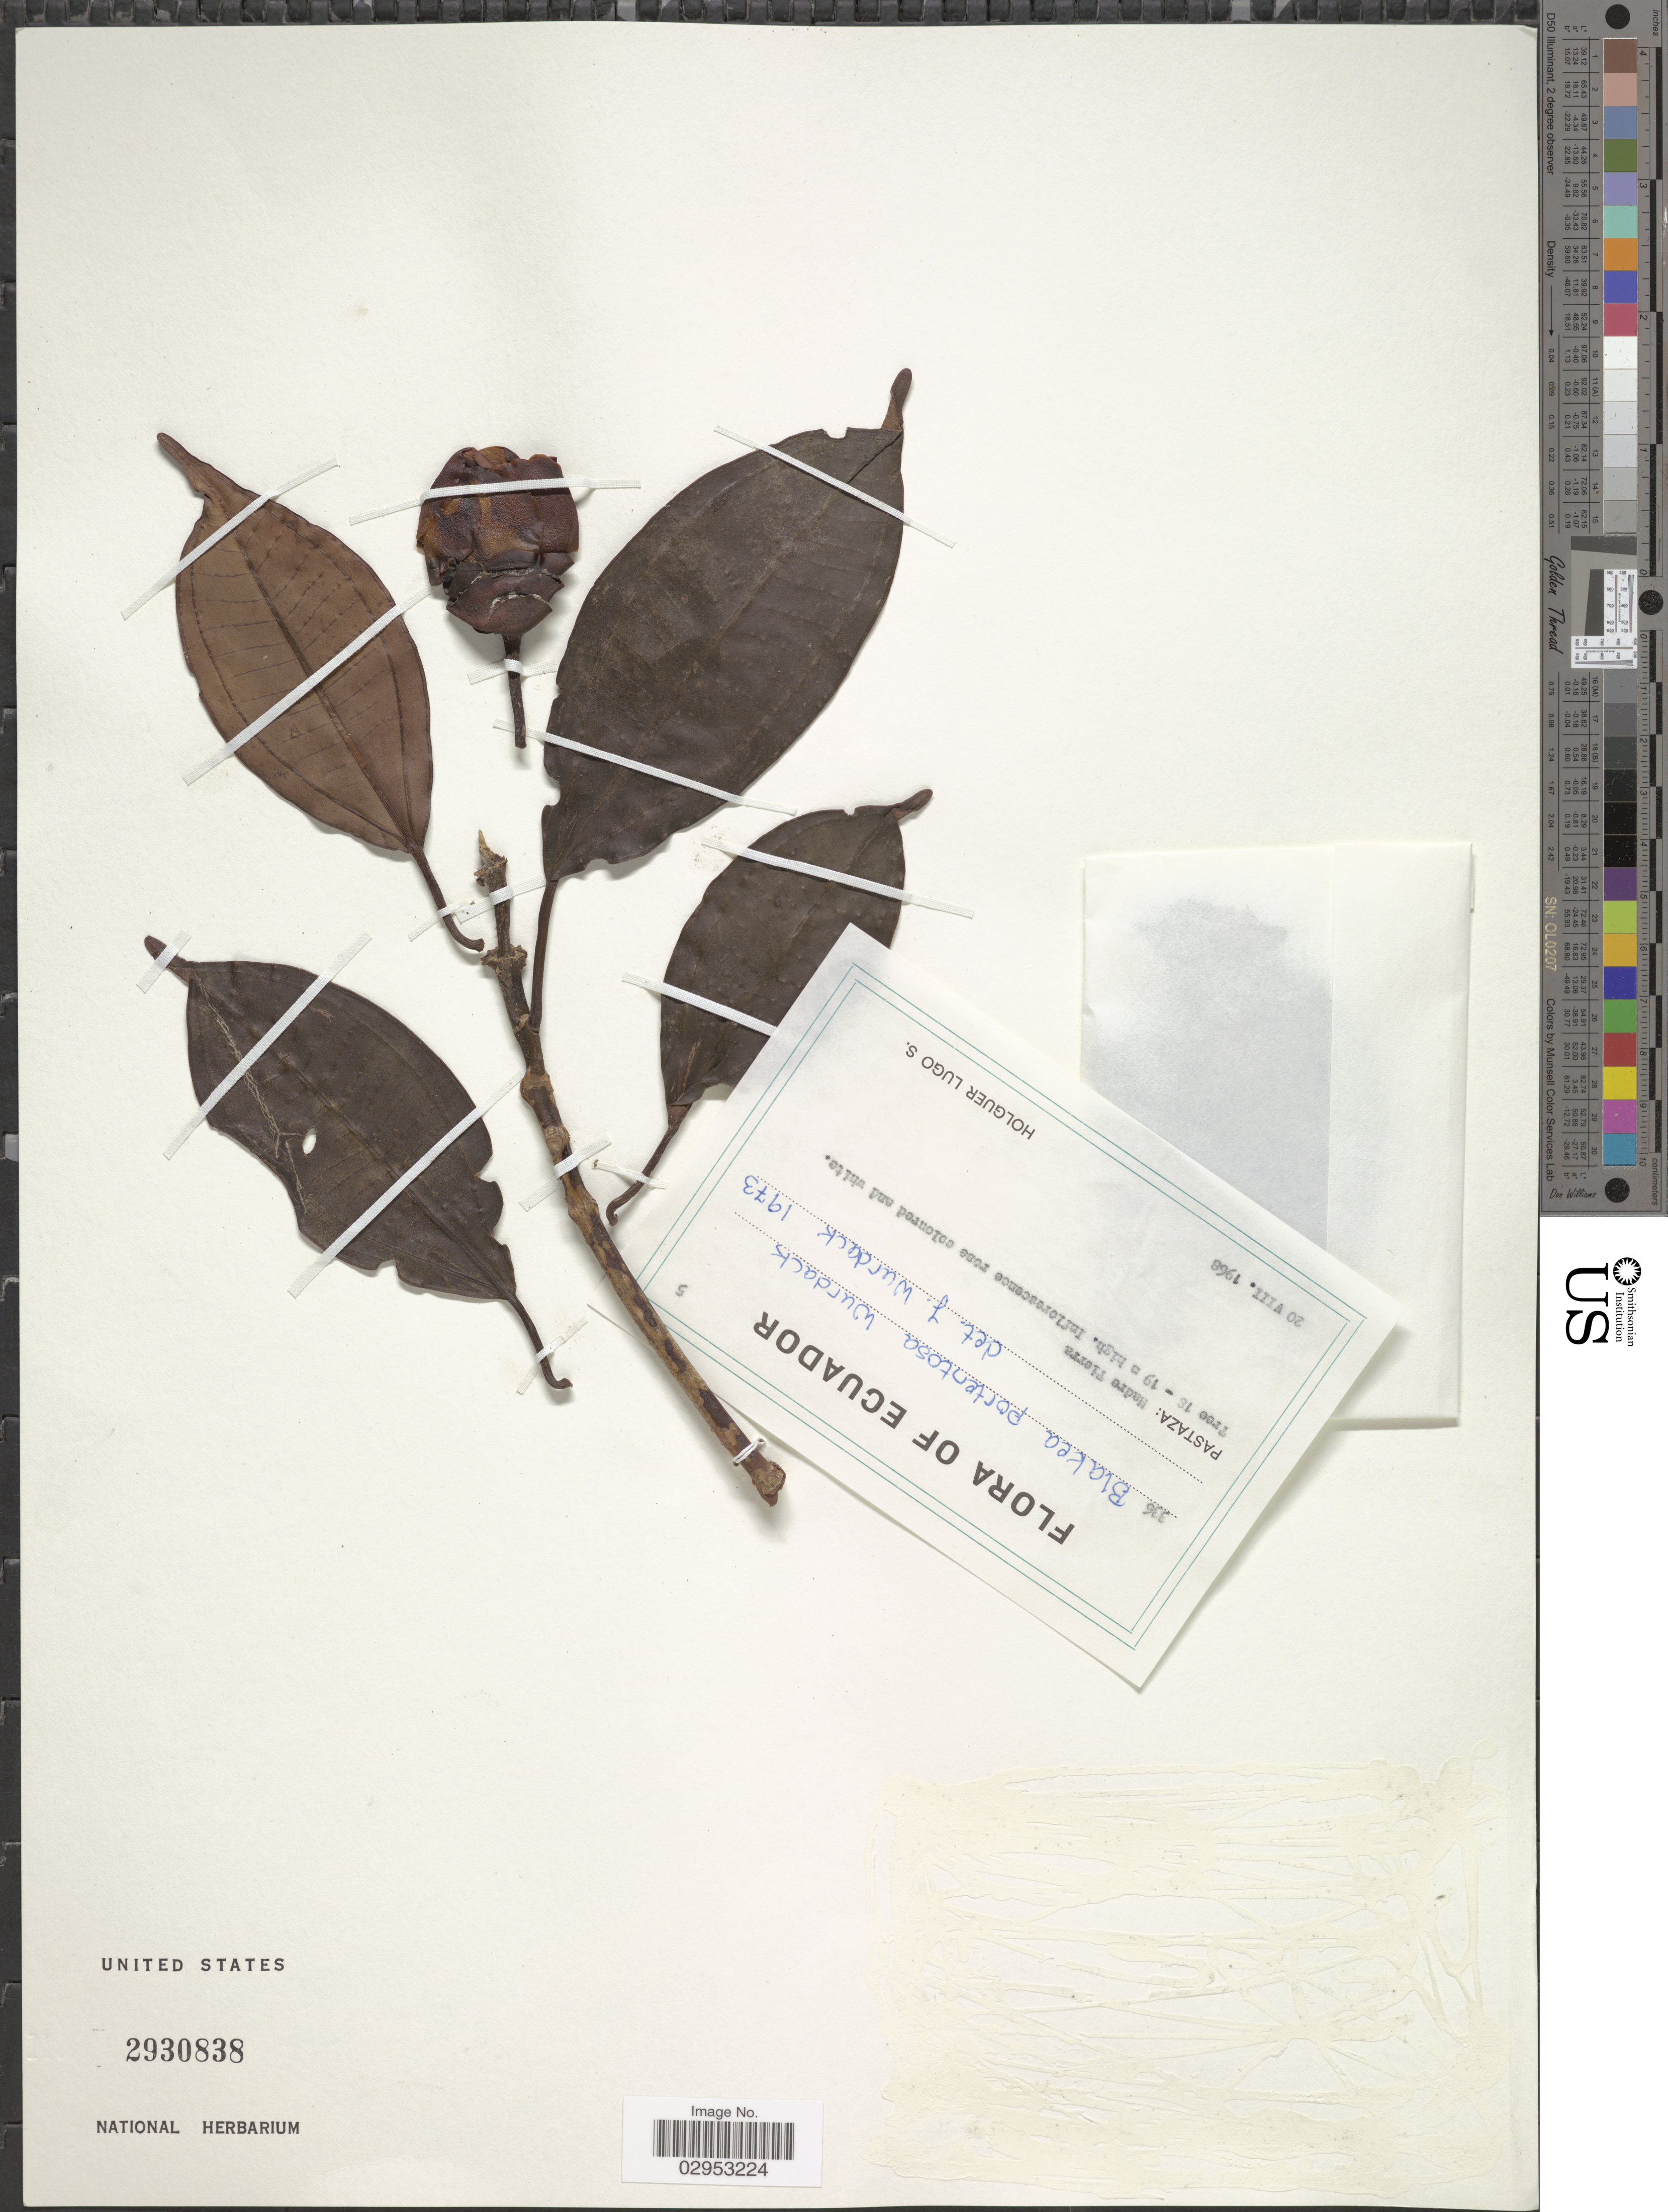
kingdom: Plantae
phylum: Tracheophyta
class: Magnoliopsida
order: Myrtales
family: Melastomataceae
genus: Blakea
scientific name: Blakea portentosa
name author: Wurdack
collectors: H. Lugo S.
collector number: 336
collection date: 1968-08-20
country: Ecuador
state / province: Pastaza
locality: Madre Tierra.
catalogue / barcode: US 2930838